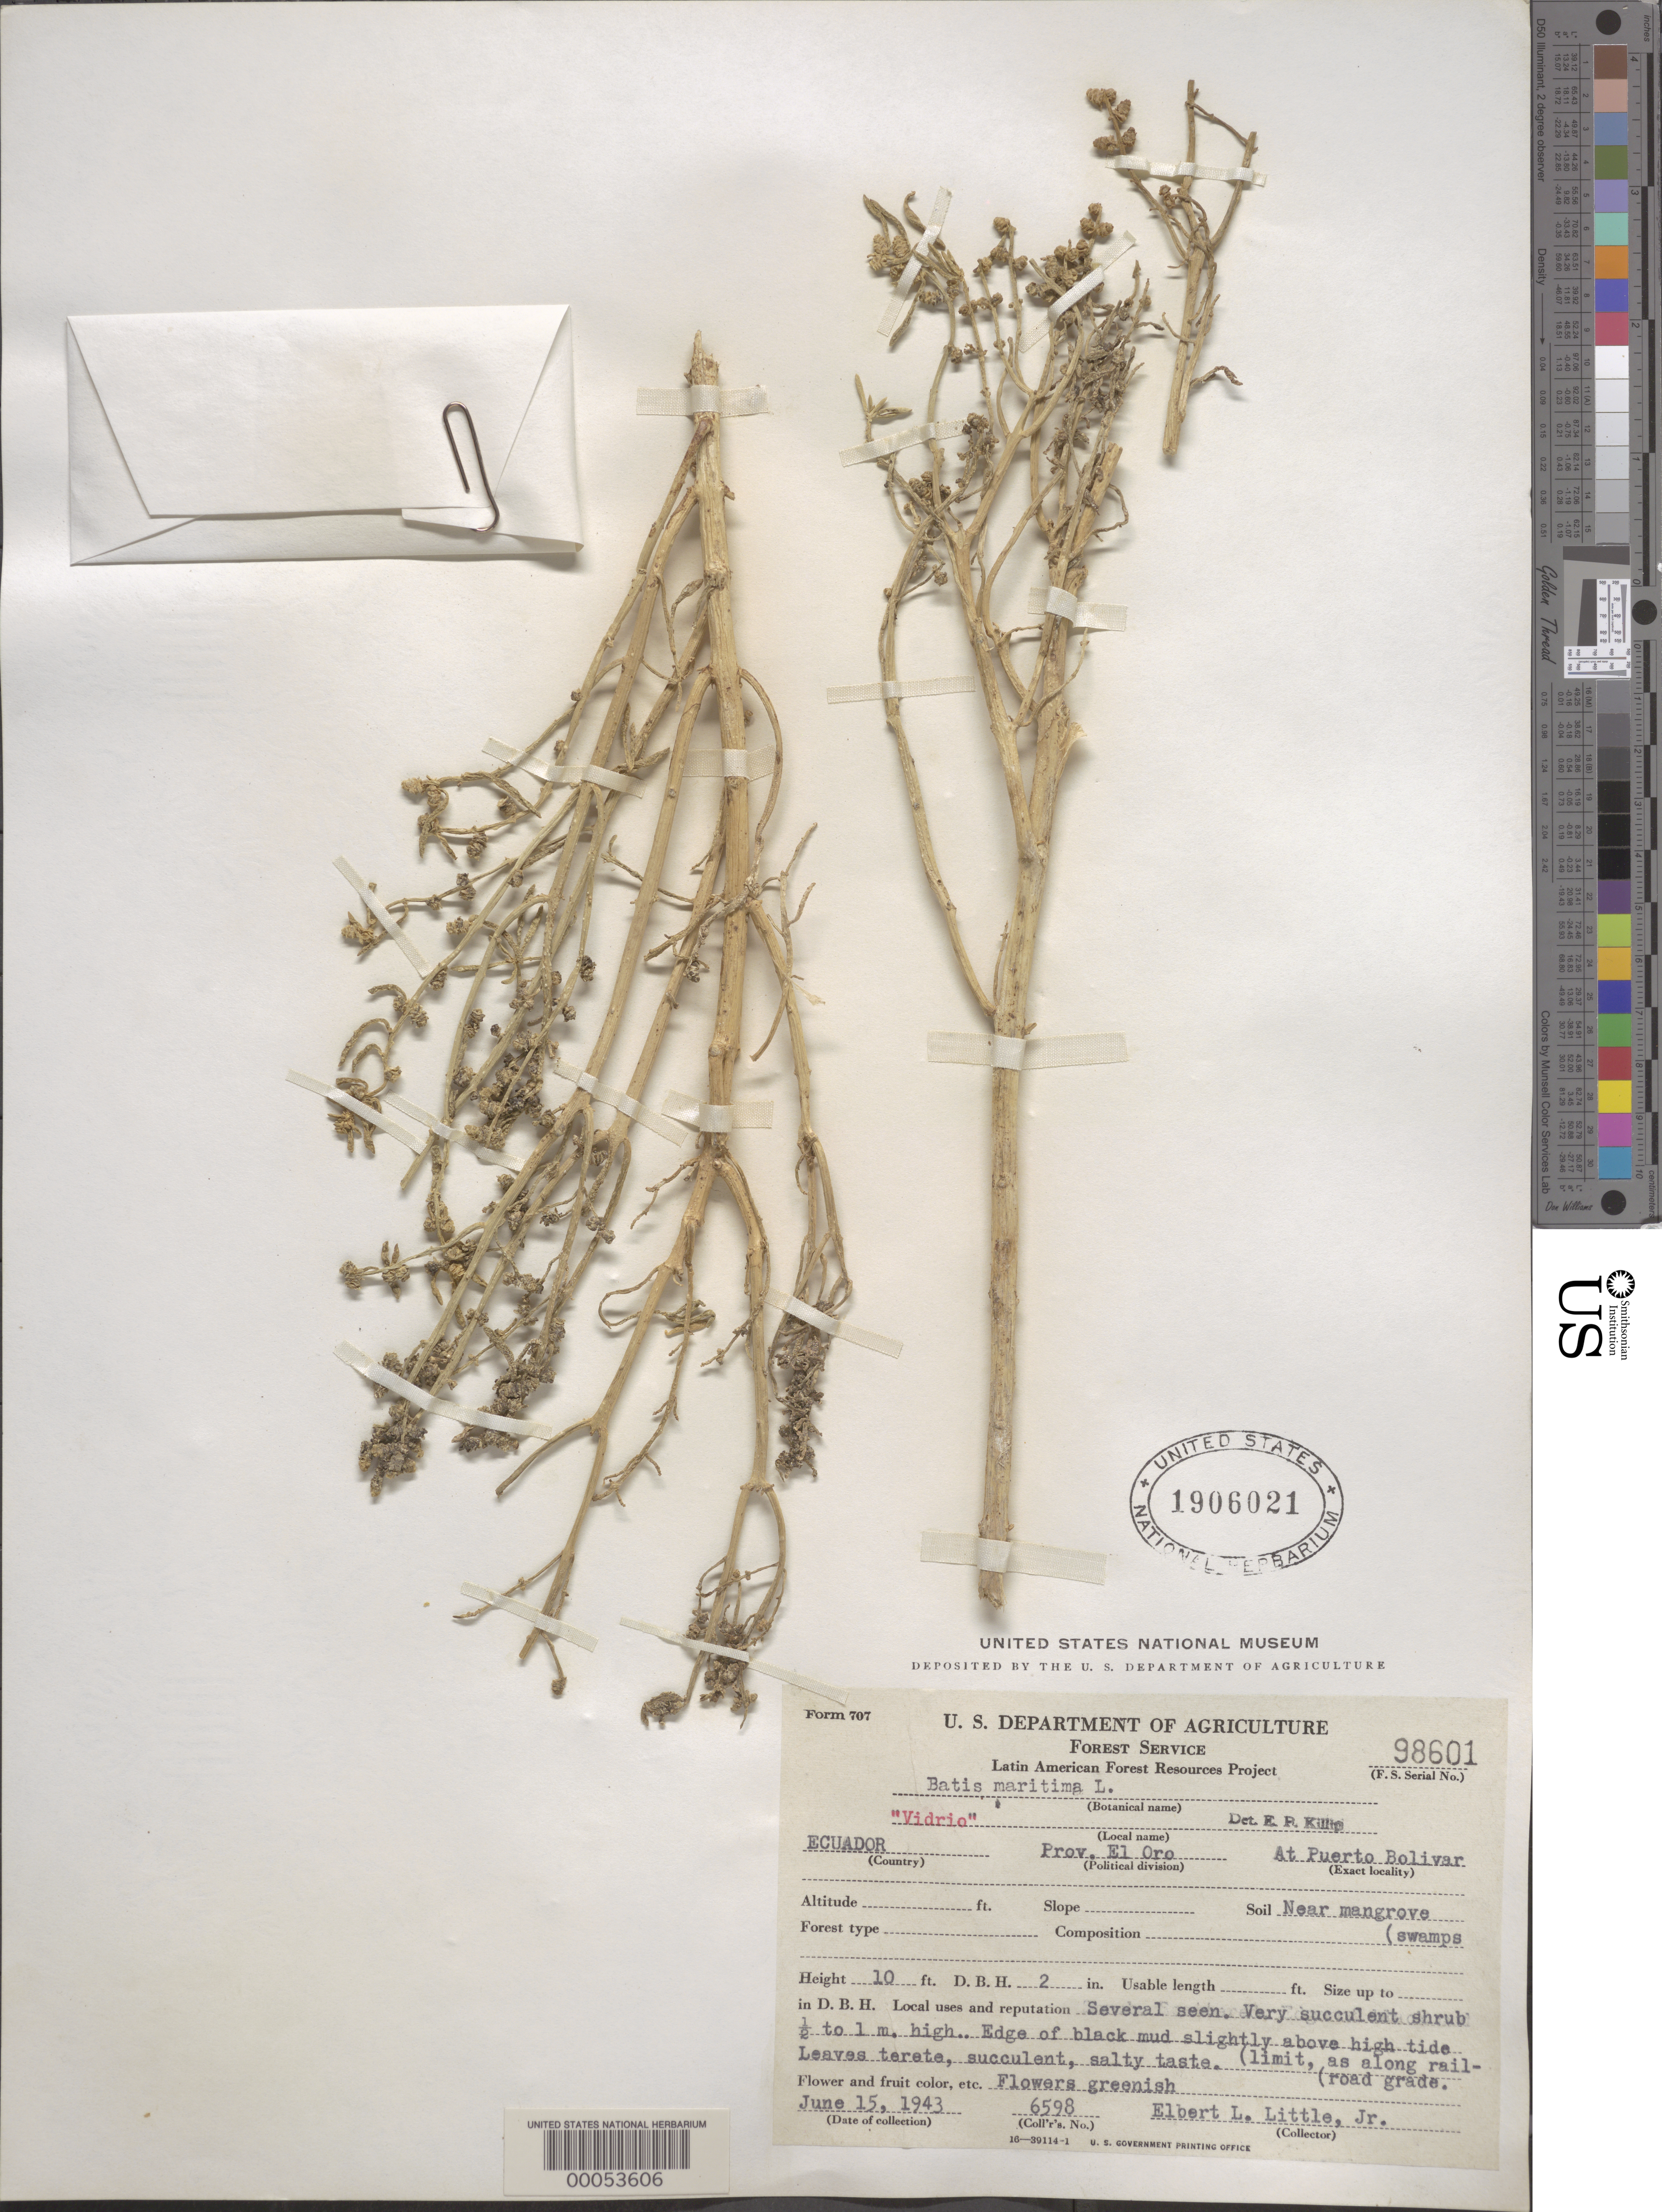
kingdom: Plantae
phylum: Tracheophyta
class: Magnoliopsida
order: Brassicales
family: Bataceae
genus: Batis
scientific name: Batis maritima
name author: L.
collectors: E. L. Little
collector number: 6598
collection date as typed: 15 Jun 1943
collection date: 1943-06-15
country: Ecuador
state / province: El Oro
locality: Puerto Bolivar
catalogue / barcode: US 1906021